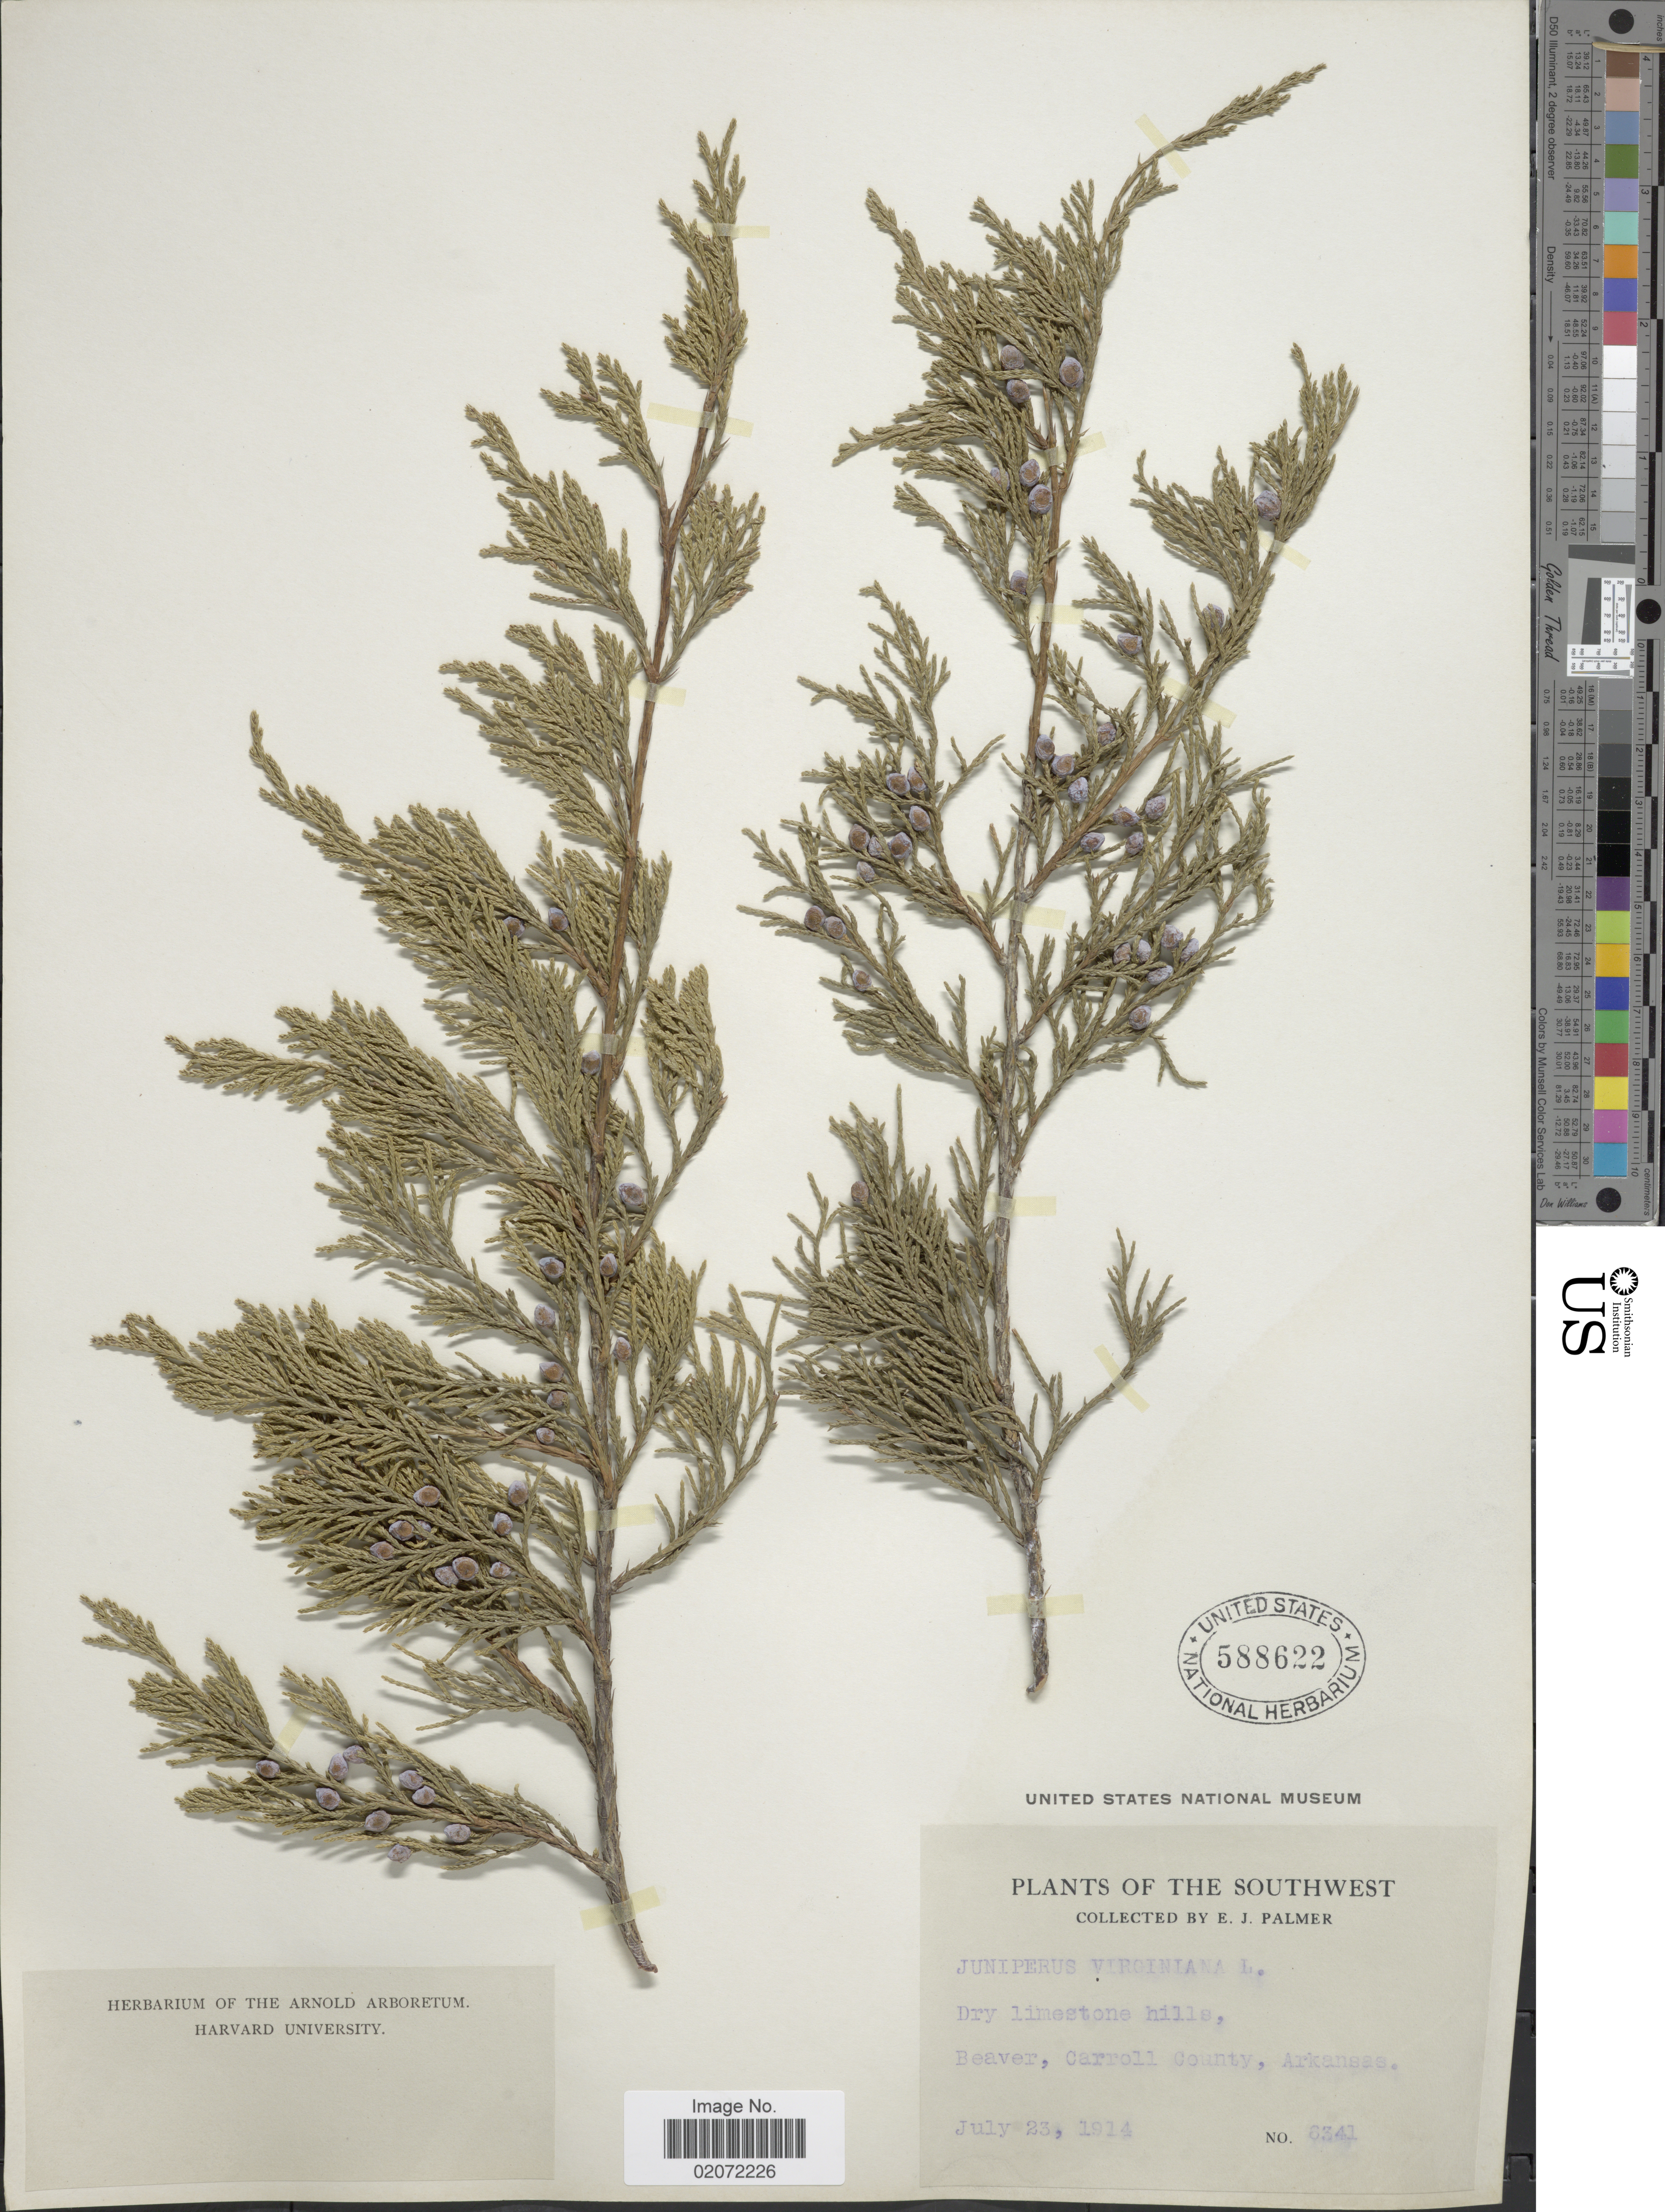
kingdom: Plantae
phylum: Tracheophyta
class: Pinopsida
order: Pinales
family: Cupressaceae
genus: Juniperus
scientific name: Juniperus virginiana var. pyramidalis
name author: Carrière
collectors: E. J. Palmer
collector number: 6341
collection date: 1914-07-23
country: United States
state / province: Arkansas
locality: Beaver, Carroll County, Arkansas. Southwest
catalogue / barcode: US 588622